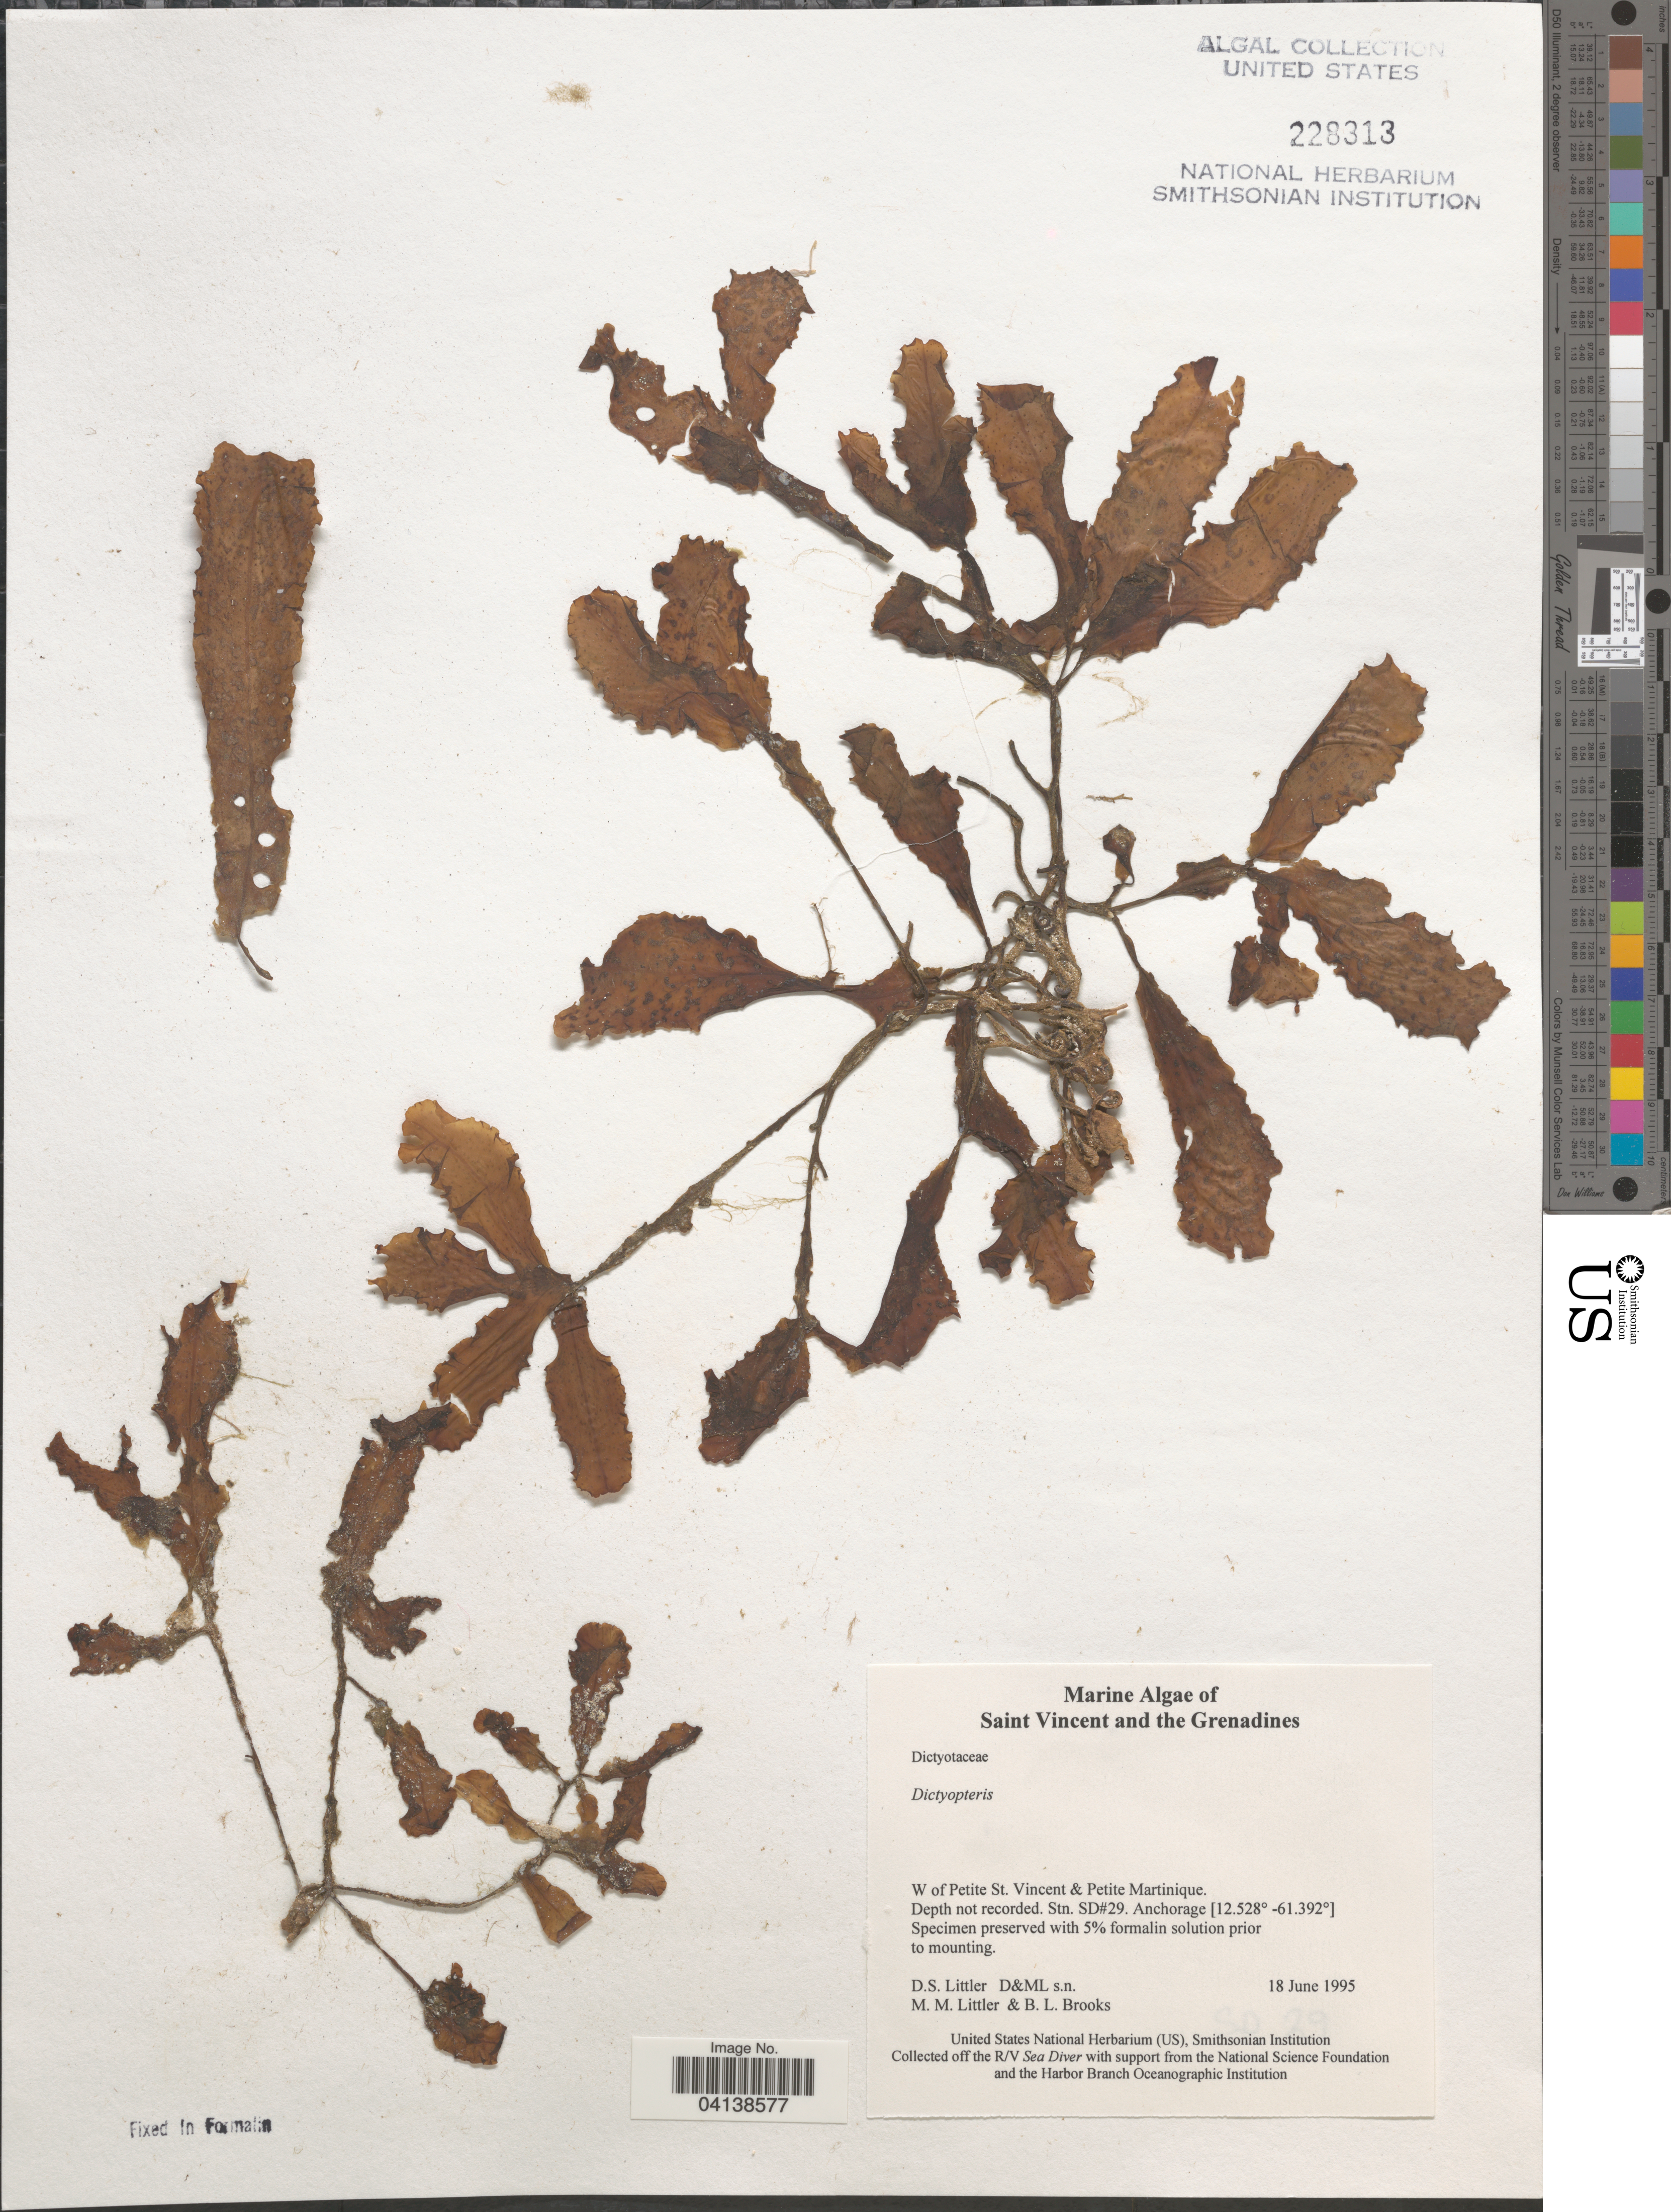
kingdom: Chromista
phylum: Ochrophyta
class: Phaeophyceae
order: Dictyotales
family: Dictyotaceae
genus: Dictyopteris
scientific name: Dictyopteris sp.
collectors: D. S. Littler & B. Brooks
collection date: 1995-06-18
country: St. Vincent - Grenadines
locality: Saint Vincent and the Grenadines. W of Petite St. Vincent & Petite Martinique. Stn. SD#29.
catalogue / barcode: US 228313